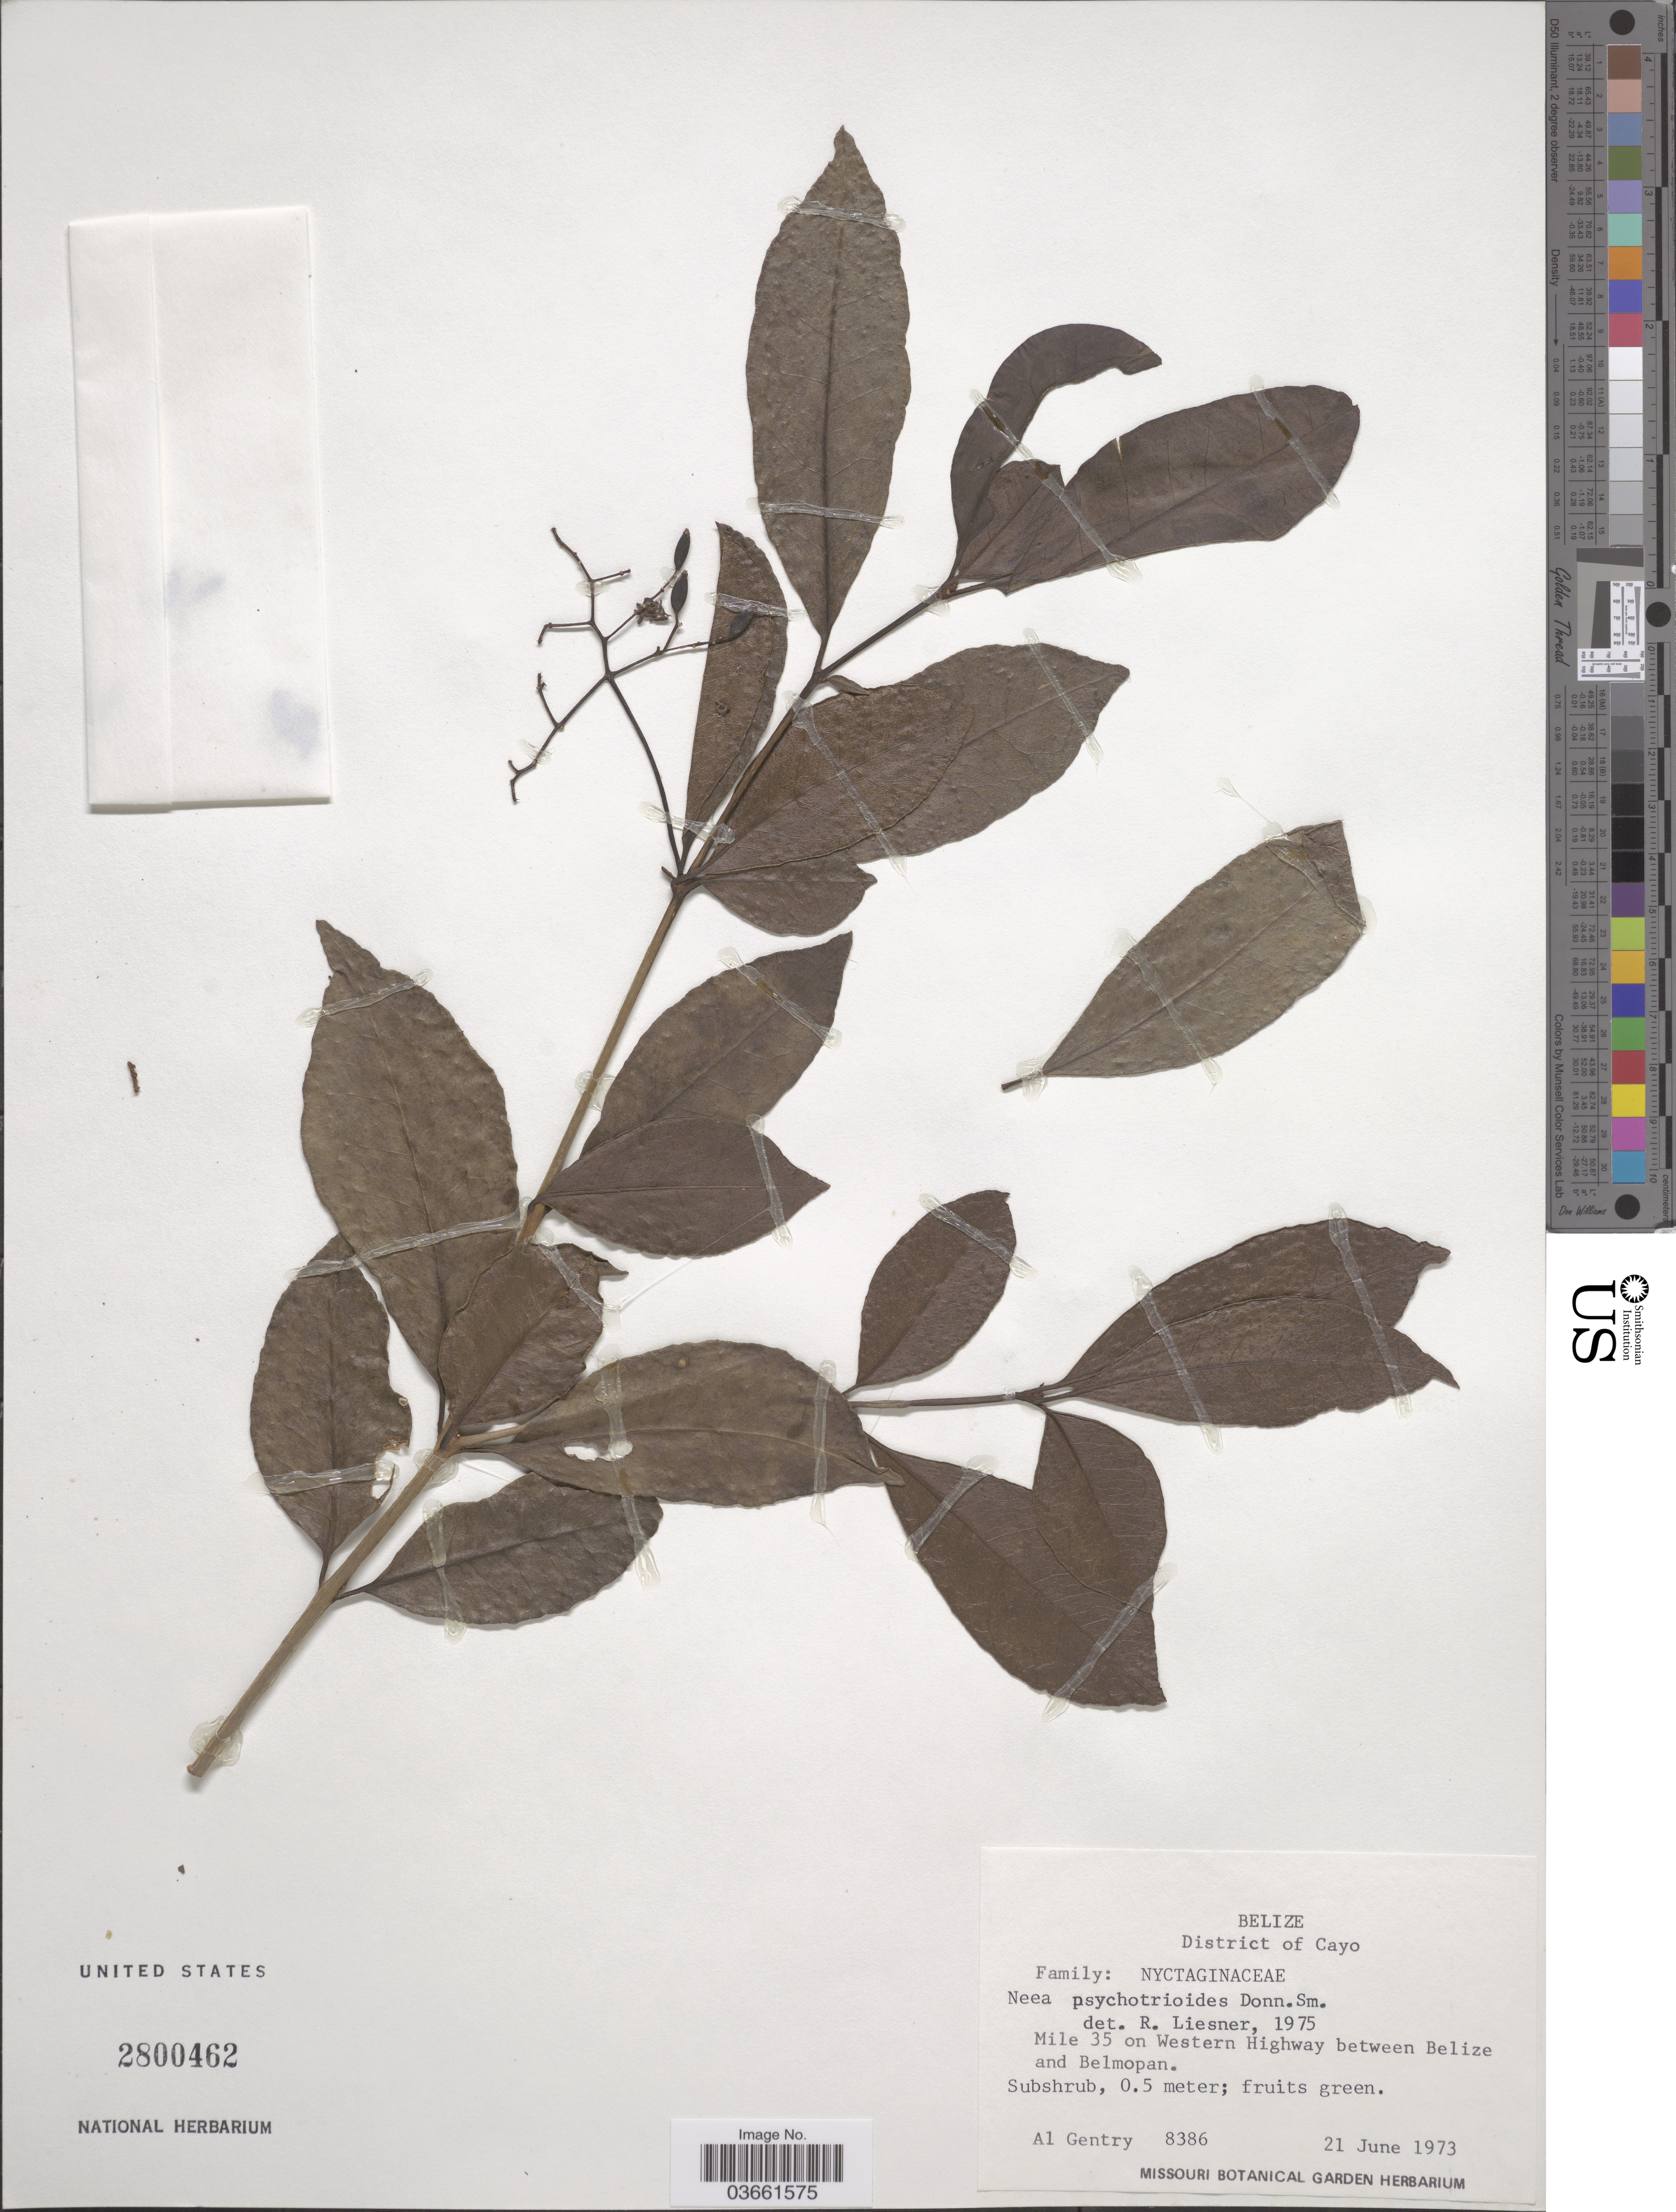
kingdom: Plantae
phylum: Tracheophyta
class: Magnoliopsida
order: Caryophyllales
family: Nyctaginaceae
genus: Neea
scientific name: Neea psychotrioides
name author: Donn. Sm.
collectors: A. H. Gentry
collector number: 8386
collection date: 1973-06-21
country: Belize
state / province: Cayo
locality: District of Cayo. Mile 35 on Western Highway between Belize and Belmopan.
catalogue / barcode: US 2800462